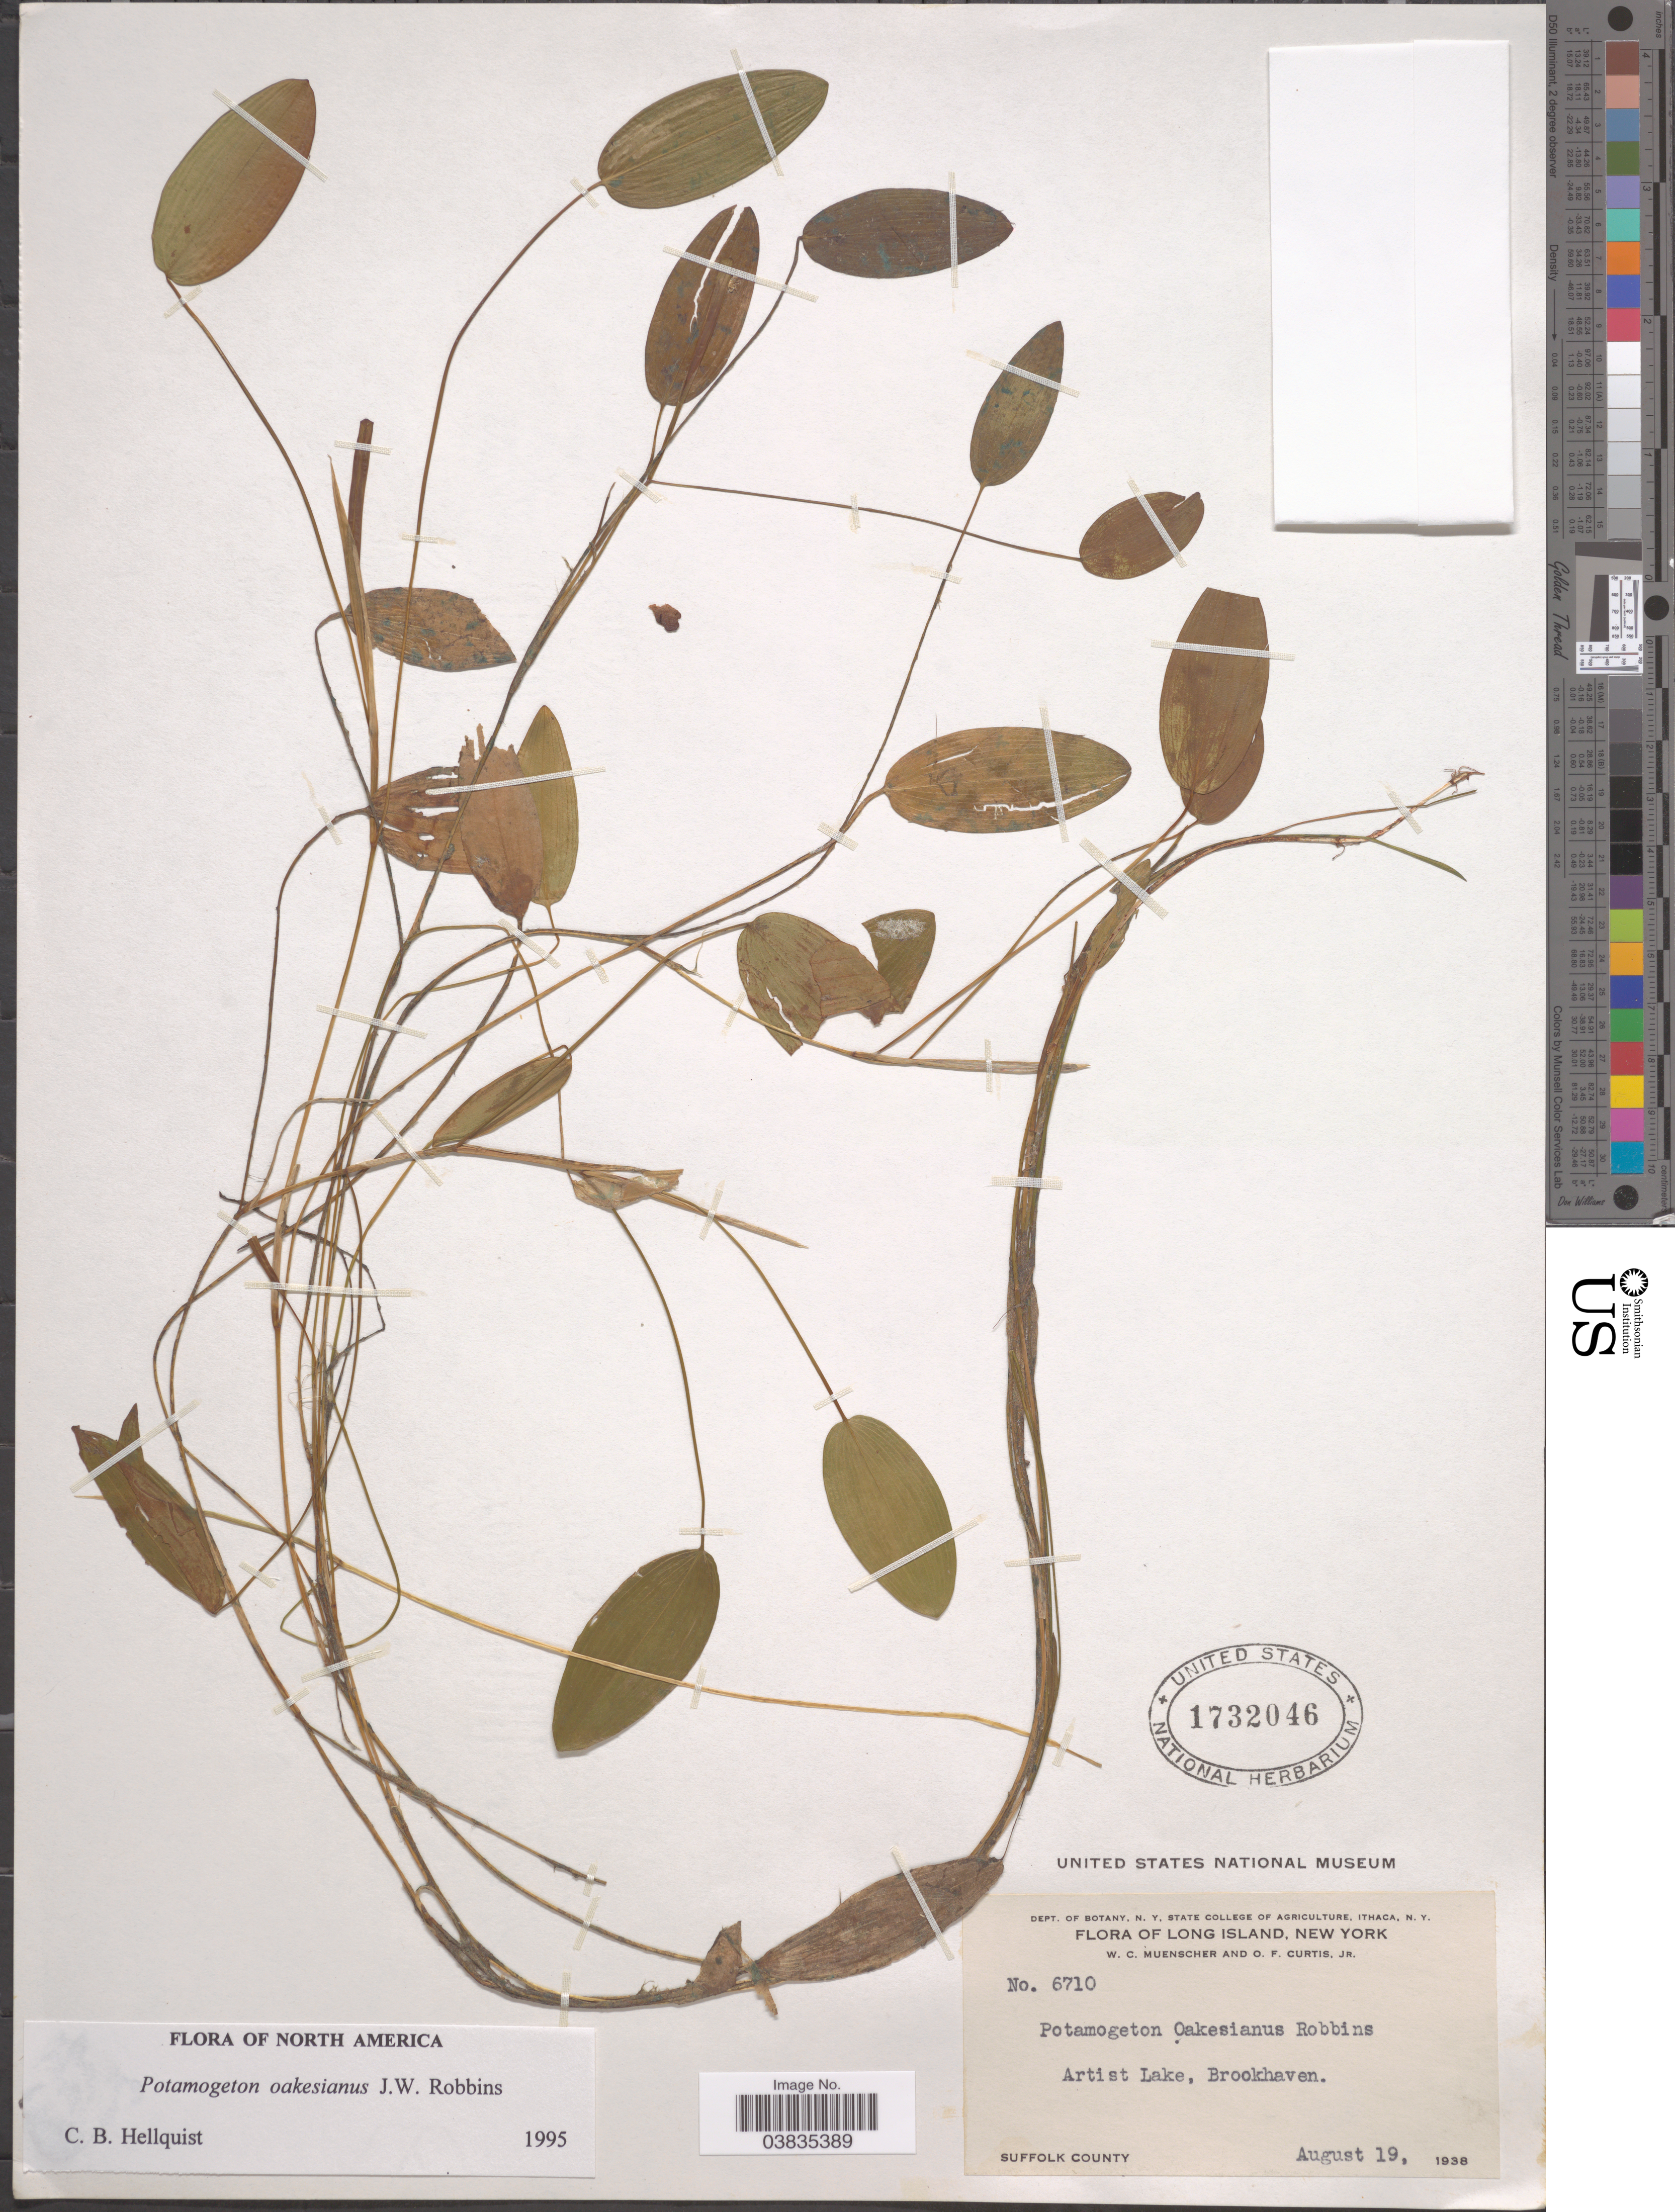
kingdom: Plantae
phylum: Tracheophyta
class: Liliopsida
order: Alismatales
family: Potamogetonaceae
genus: Potamogeton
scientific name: Potamogeton oakesianus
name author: J.W. Robbins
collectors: W. Muenscher & O. Curtis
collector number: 6710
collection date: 1938-08-19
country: United States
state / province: New York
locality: Long Island. Artist Lake, Brookhaven. Suffolk County.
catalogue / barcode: US 1732046